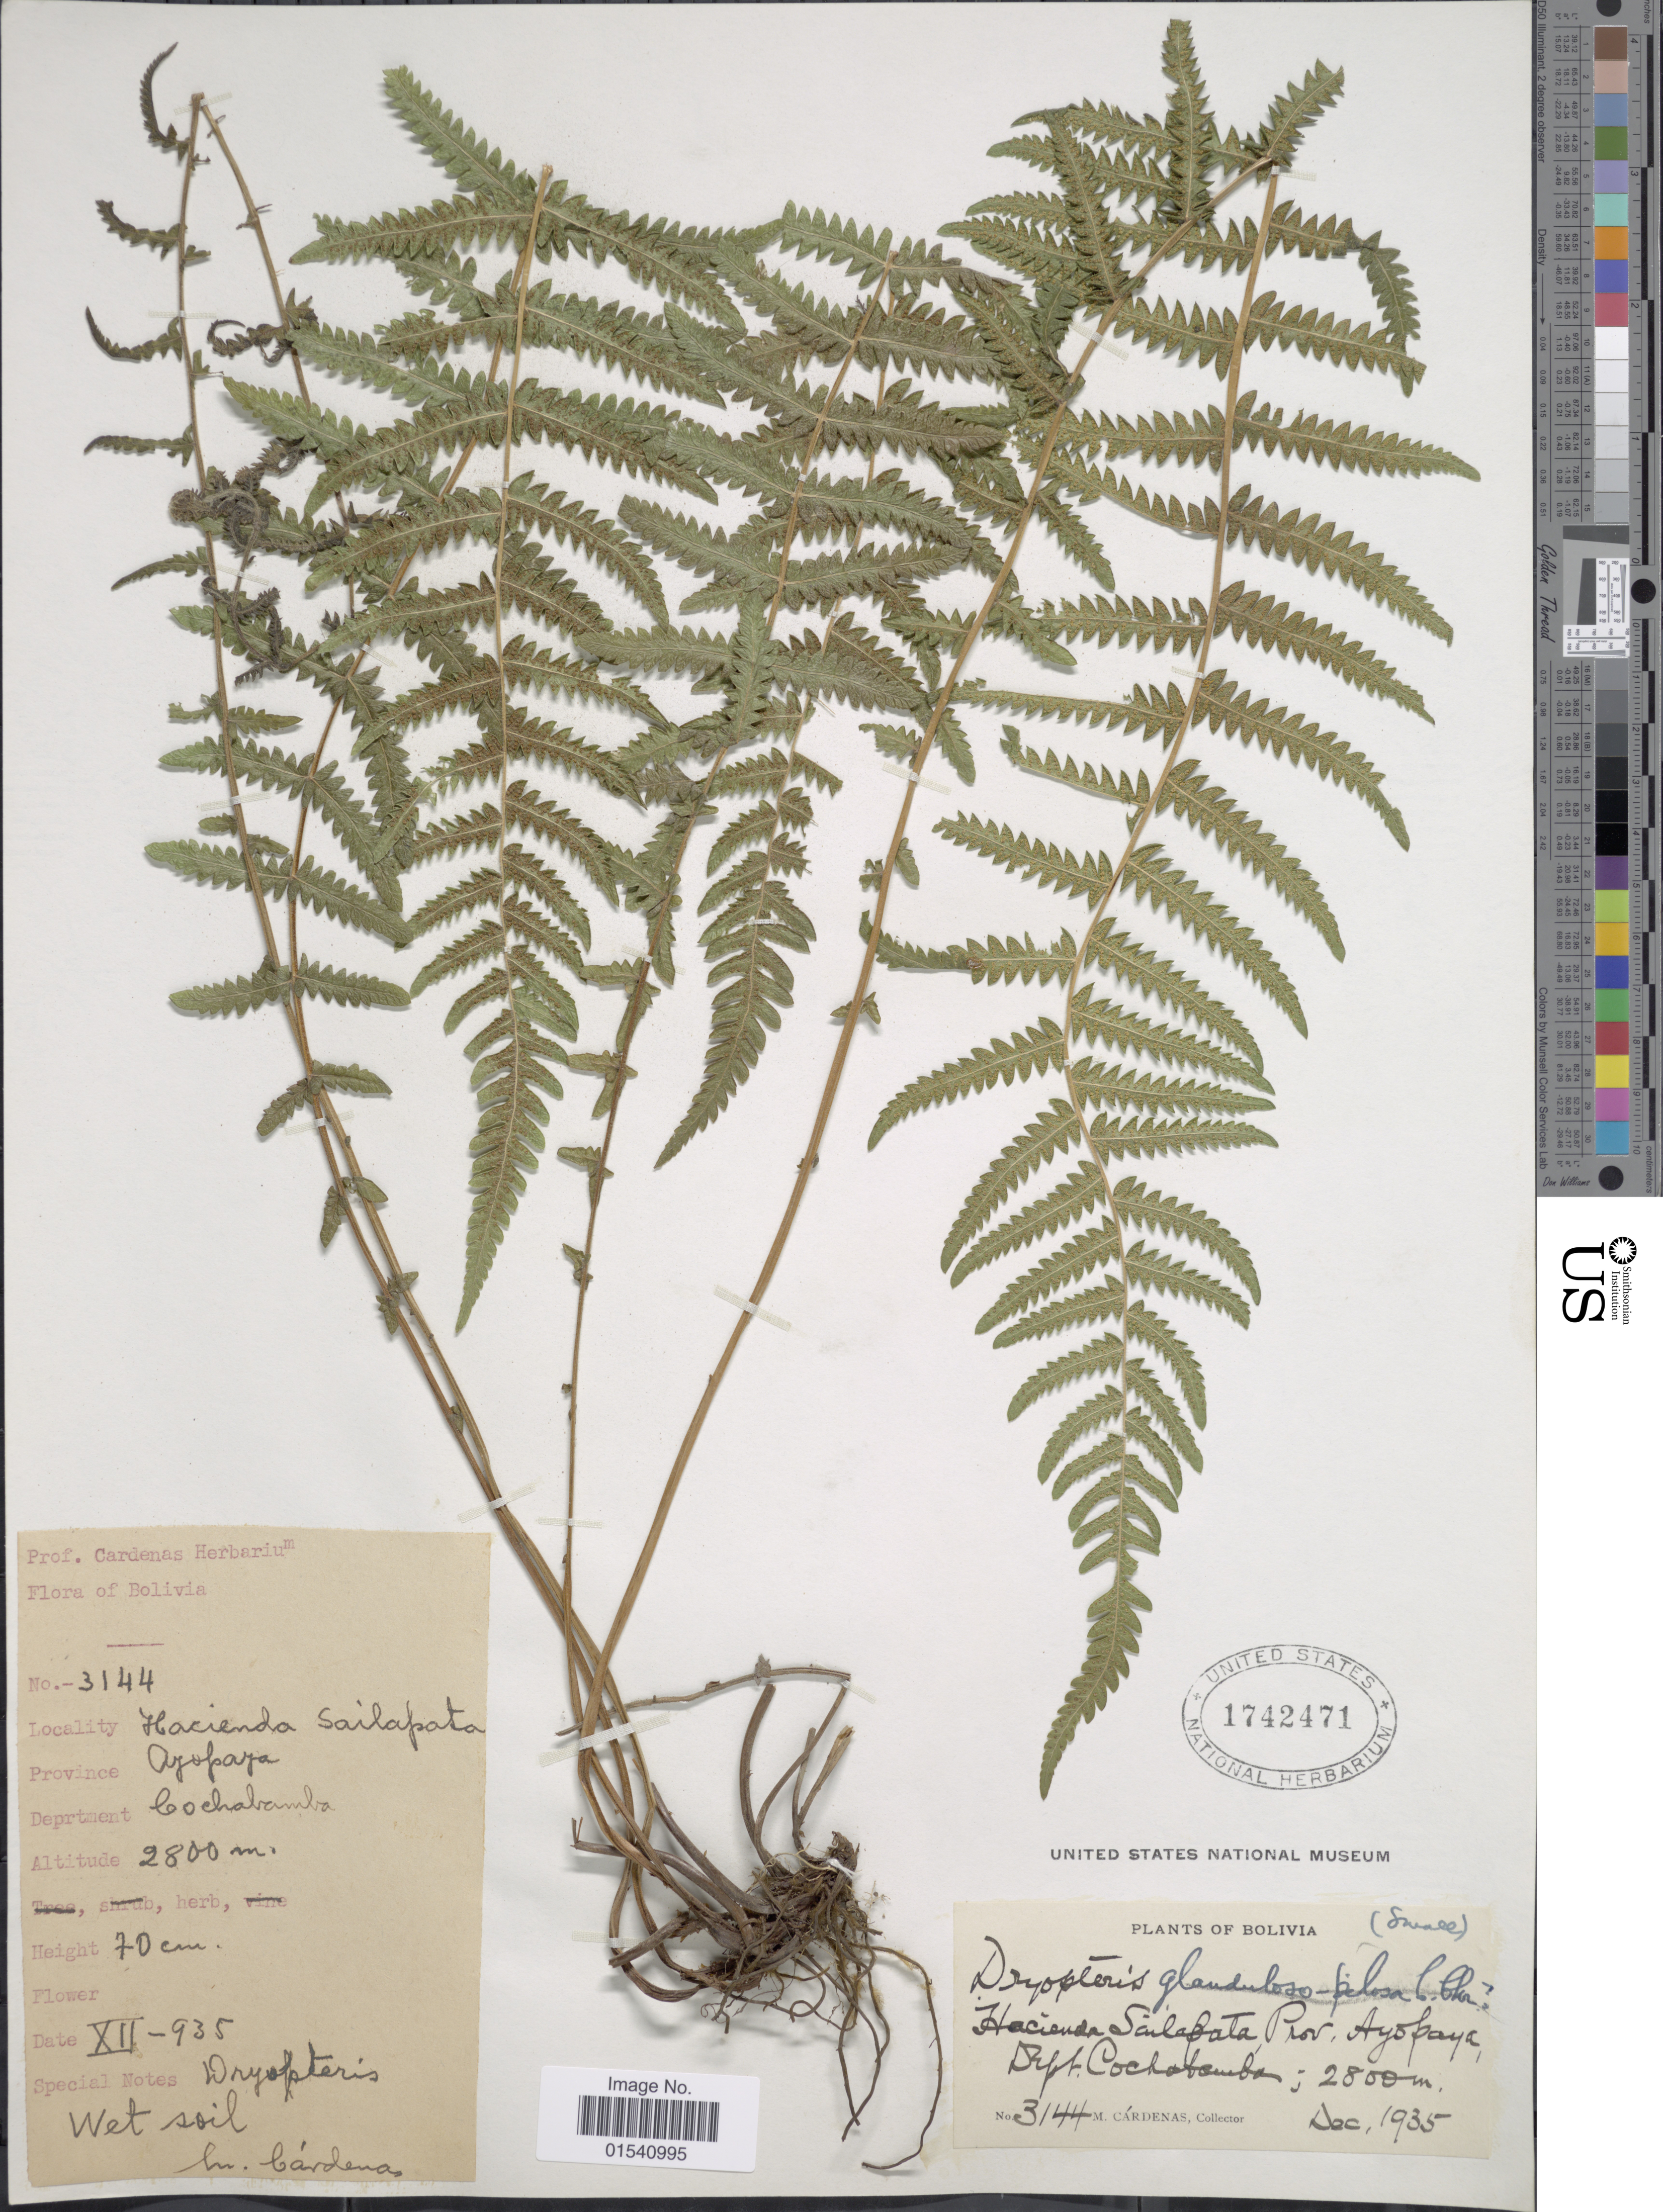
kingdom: Plantae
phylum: Tracheophyta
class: Polypodiopsida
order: Polypodiales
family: Thelypteridaceae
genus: Amauropelta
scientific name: Amauropelta rufa (Poir.) comb. nov., ined 2015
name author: (Poir.)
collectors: M. Cárdenas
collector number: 3144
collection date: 1935-12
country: Bolivia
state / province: Cochabamba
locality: Sailapota; Prov. Ayopaya, Dept. Cochabamba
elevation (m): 2800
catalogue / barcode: US 1742471